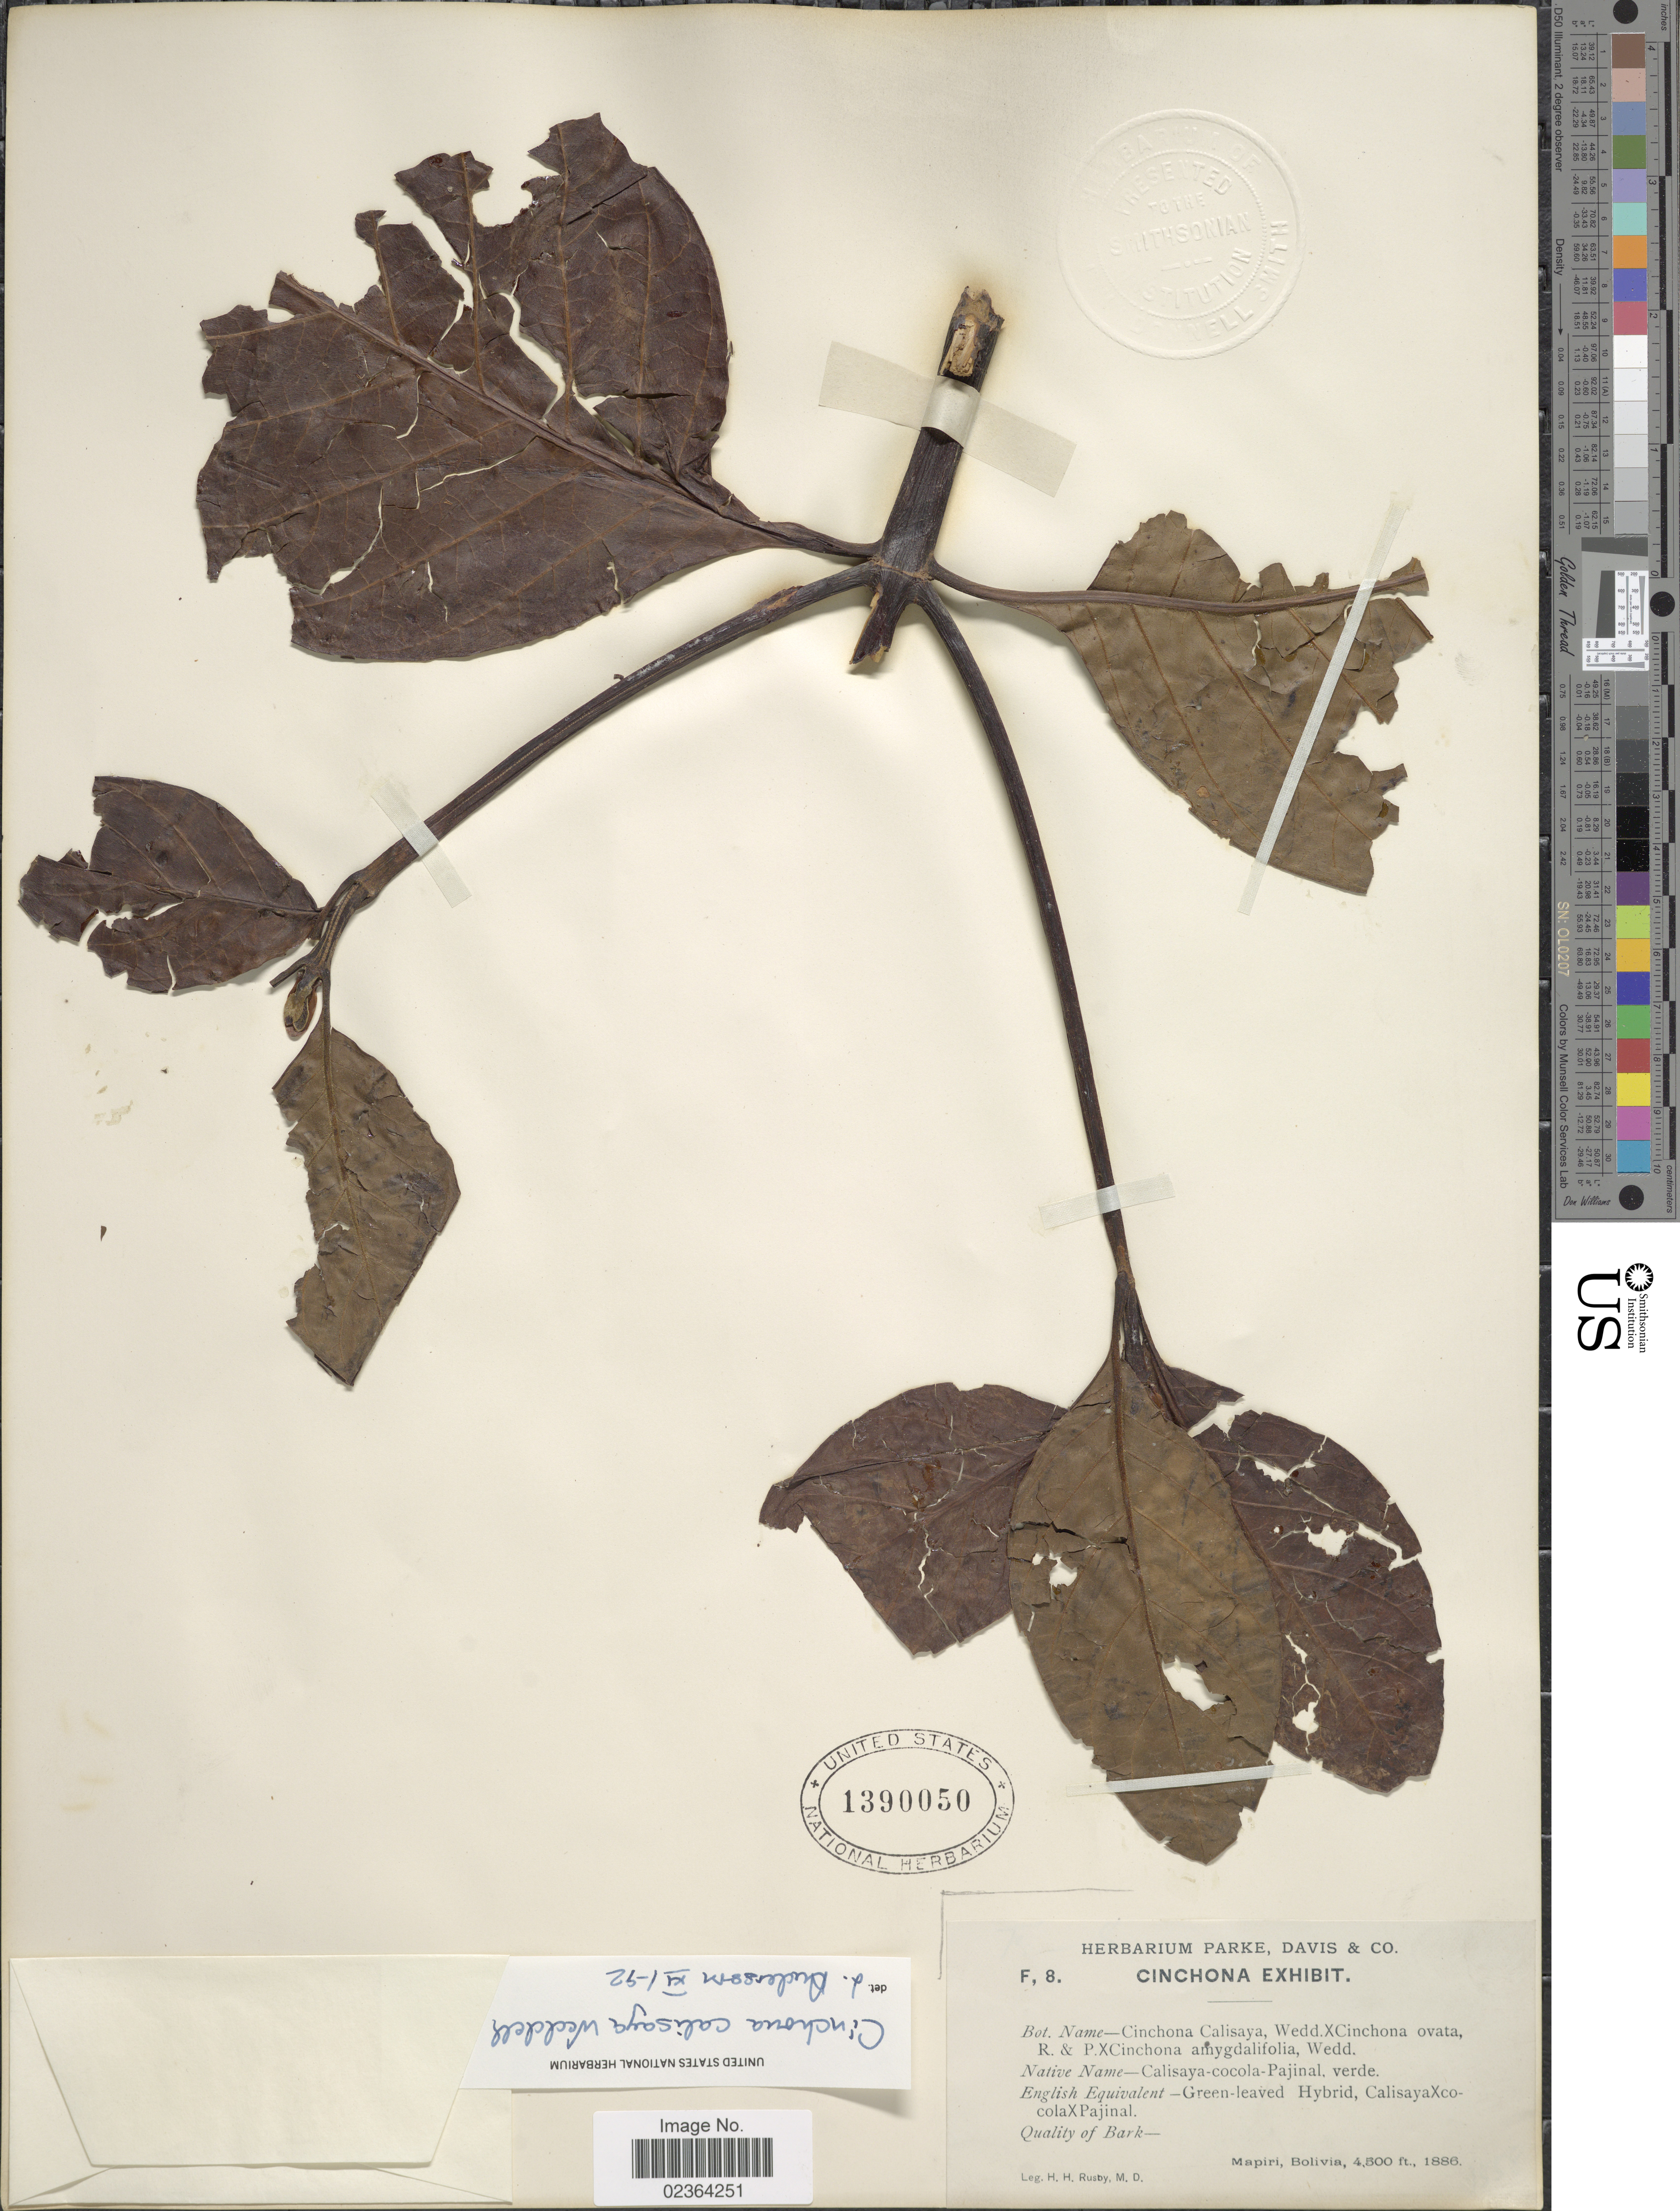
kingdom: Plantae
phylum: Tracheophyta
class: Magnoliopsida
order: Gentianales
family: Rubiaceae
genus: Cinchona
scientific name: Cinchona calisaya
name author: Wedd.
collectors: H. H. Rusby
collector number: F, 8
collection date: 1886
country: Bolivia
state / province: La Páz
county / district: Larecaja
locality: Mapiri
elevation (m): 1372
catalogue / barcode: US 1390050